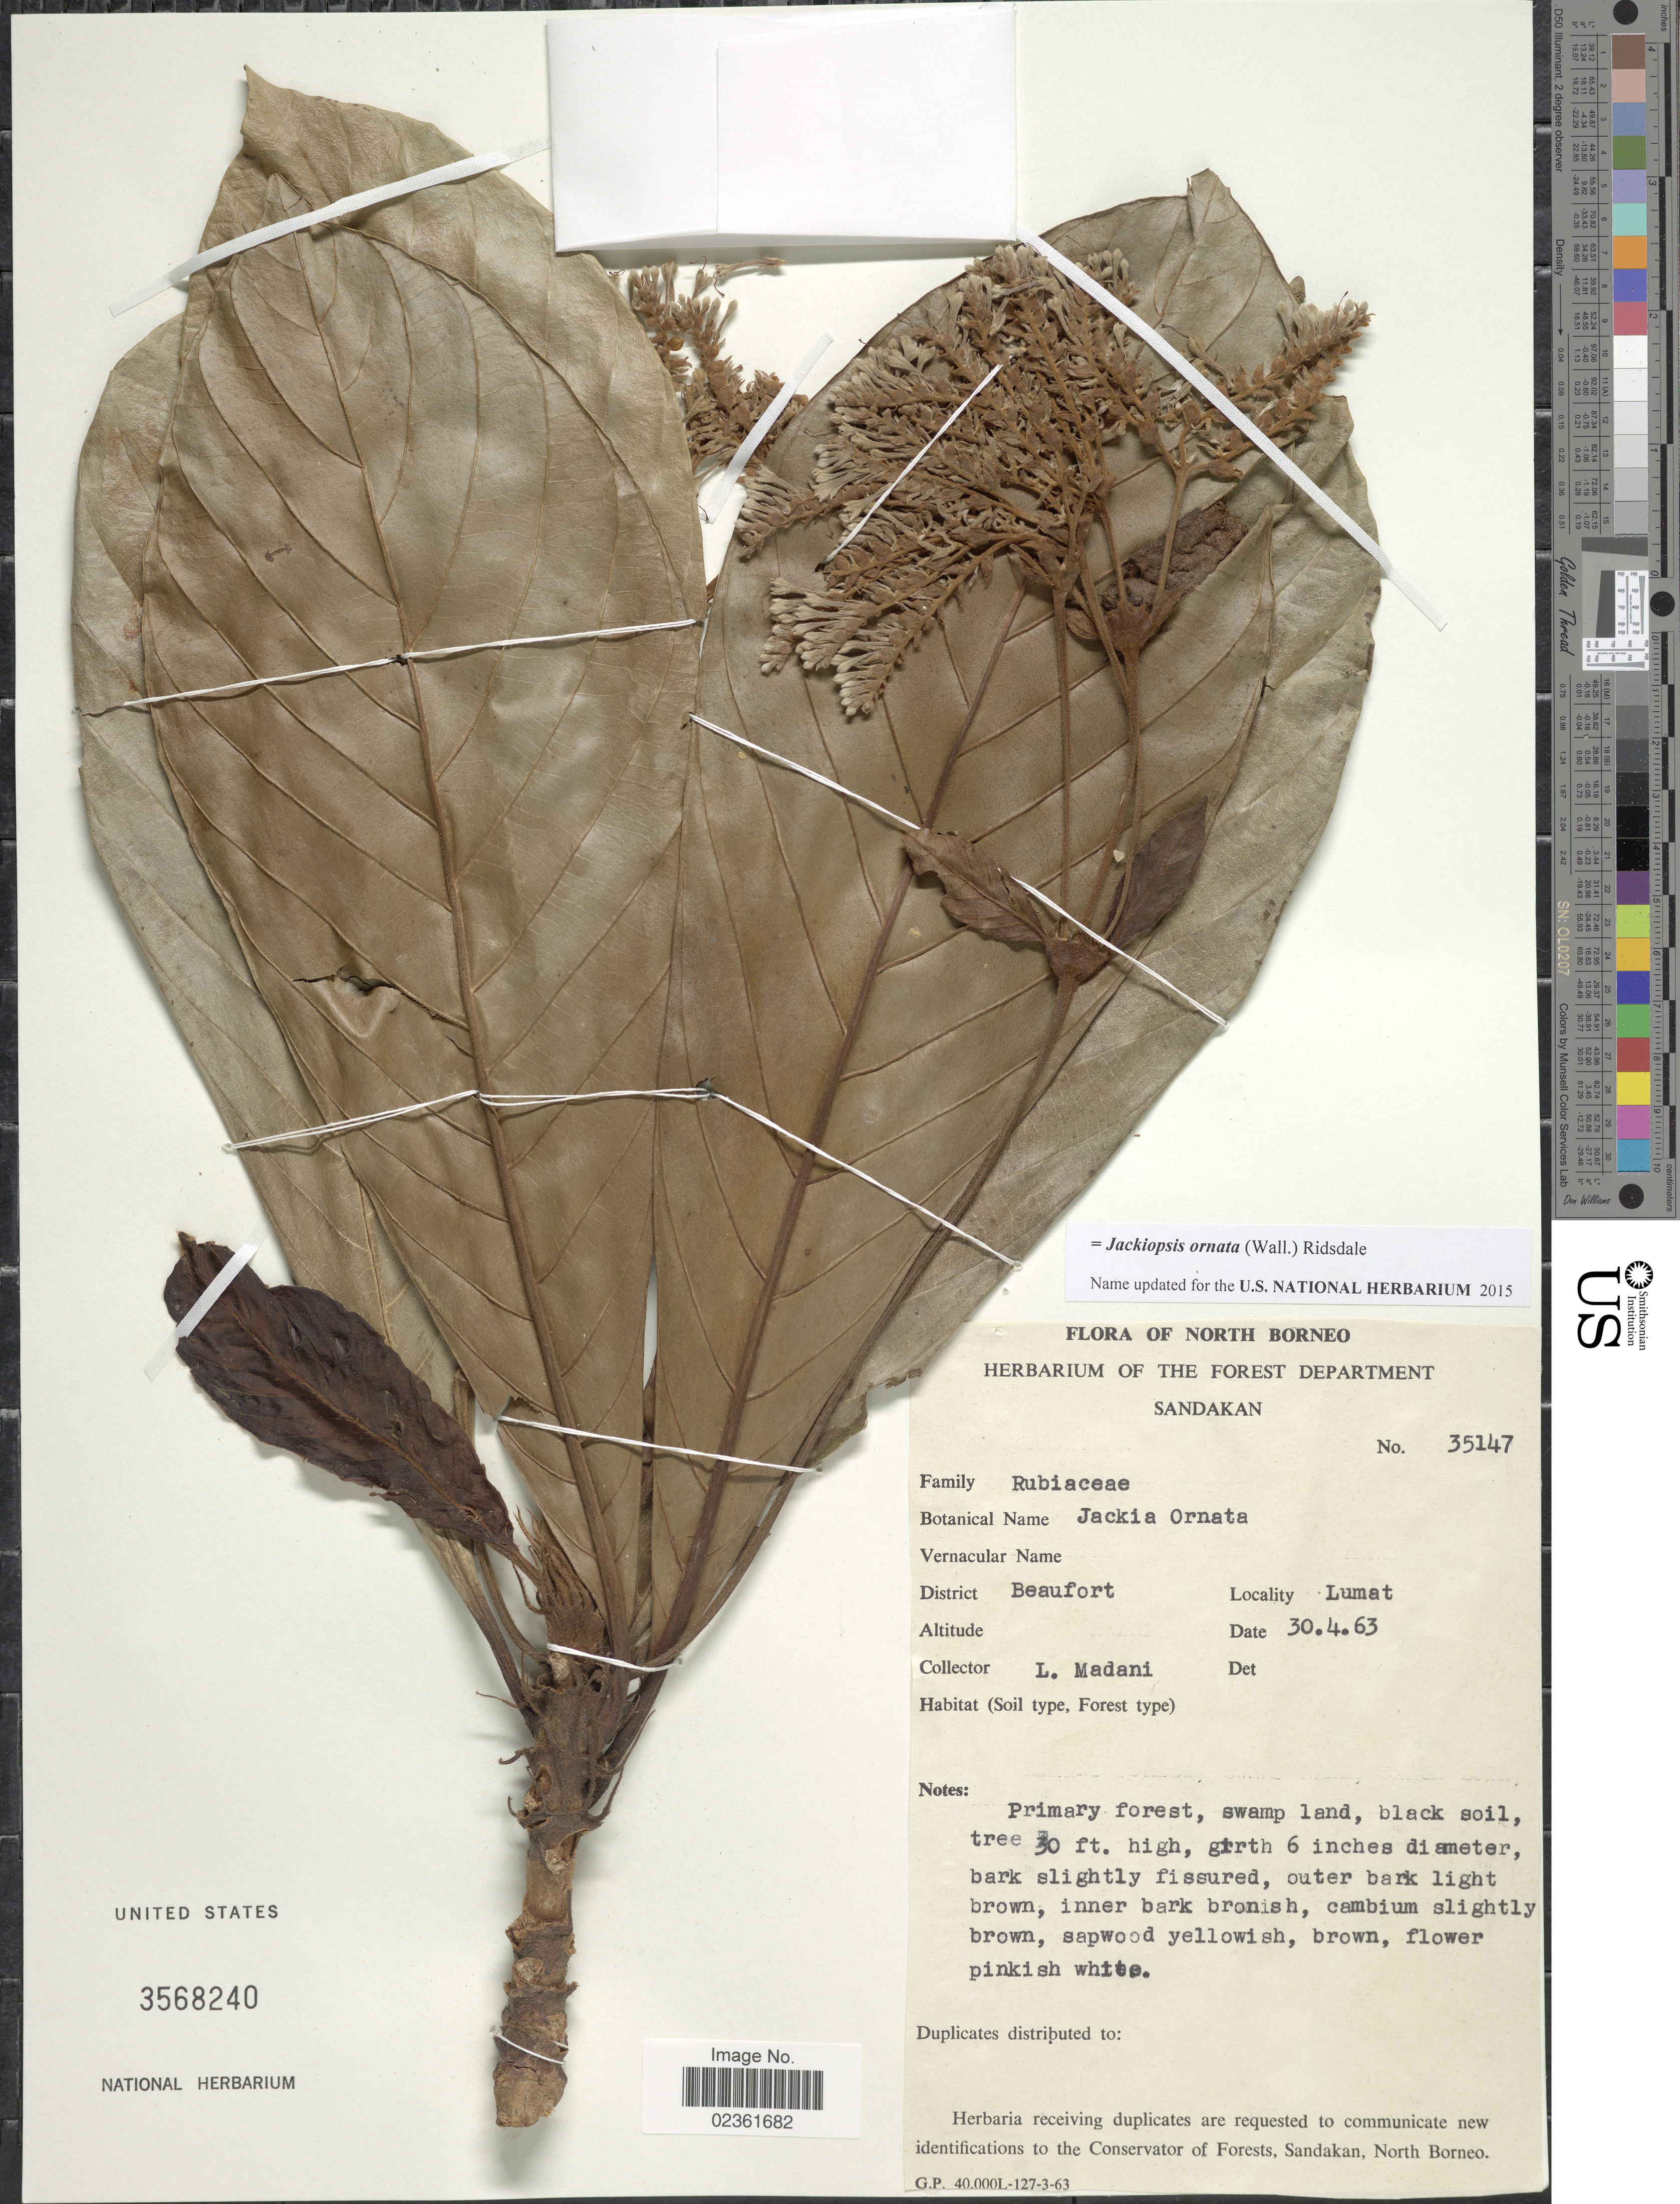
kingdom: Plantae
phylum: Tracheophyta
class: Magnoliopsida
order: Gentianales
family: Rubiaceae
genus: Jackiopsis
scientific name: Jackiopsis ornata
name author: (Wall.) Ridsdale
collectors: L. Madani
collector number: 35147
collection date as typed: Transcribed d/m/y: 30/4/63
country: Malaysia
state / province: Sabah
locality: North Borneo, District: Beaufort, Lumat, primary forest, swamp land.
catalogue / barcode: US 3568240